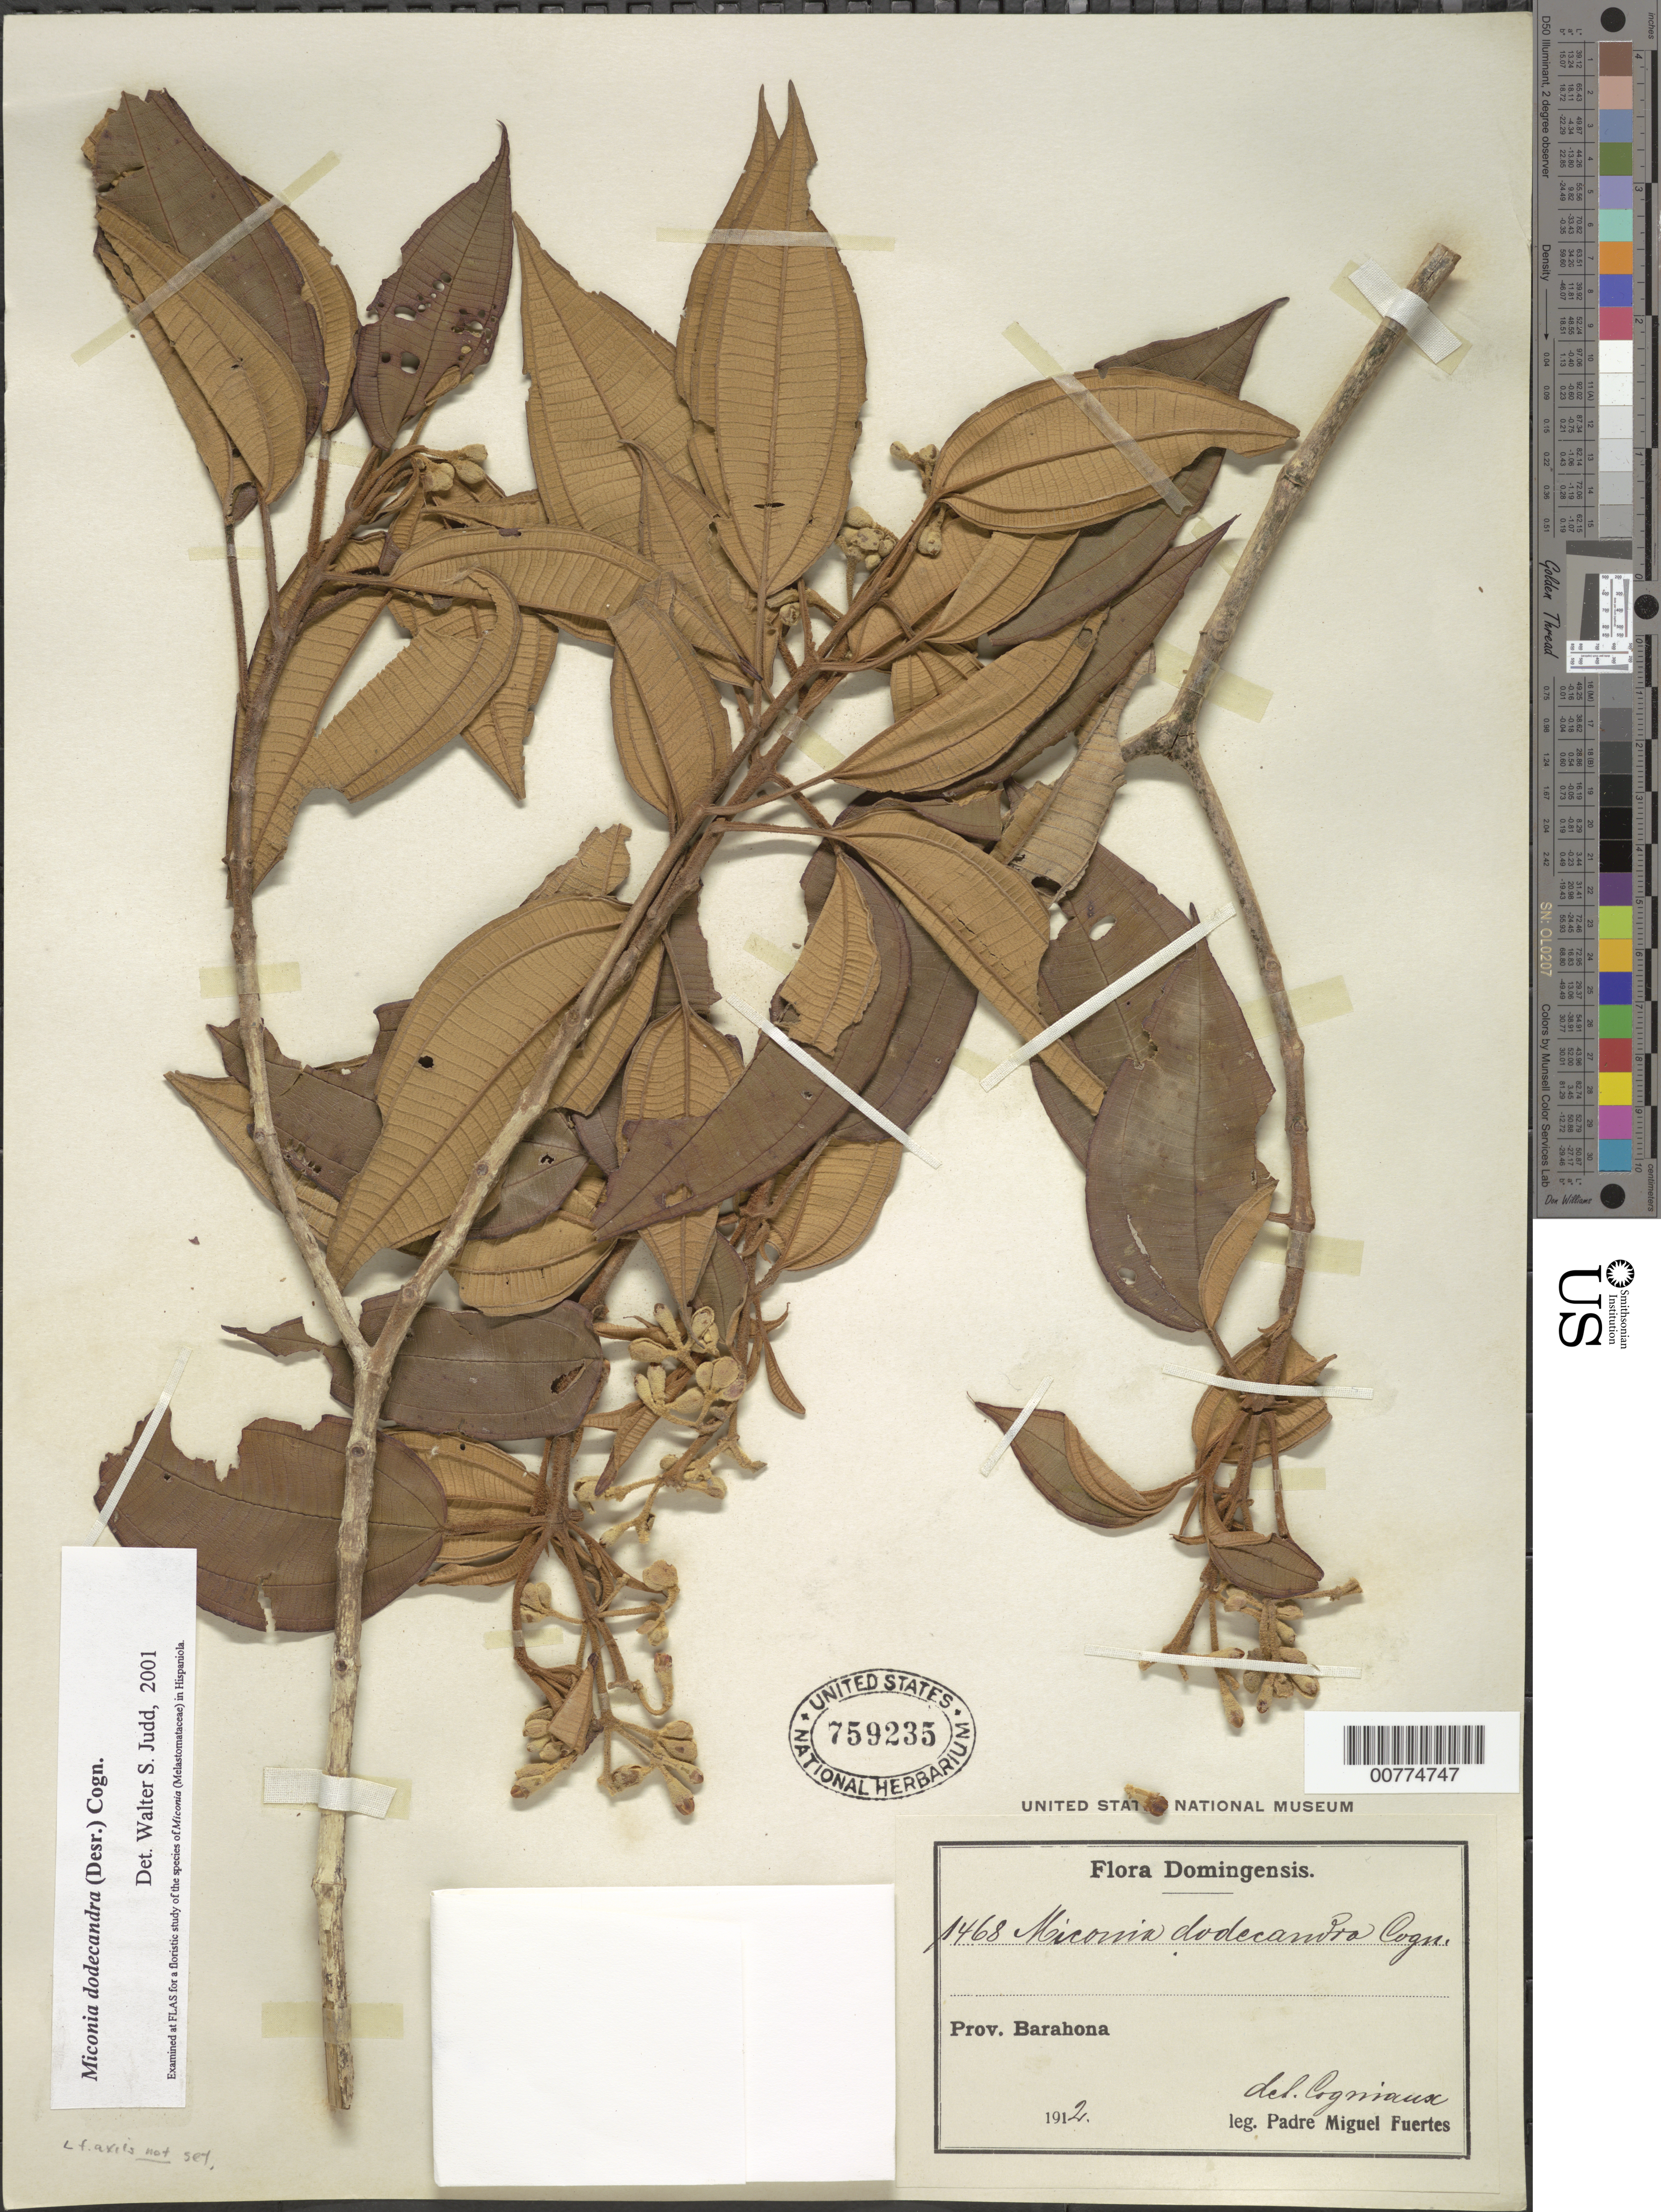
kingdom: Plantae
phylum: Tracheophyta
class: Magnoliopsida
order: Myrtales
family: Melastomataceae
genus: Miconia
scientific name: Miconia dodecandra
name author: Cogn.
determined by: Judd, Walter S.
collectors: M. D. Fuertes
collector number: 1468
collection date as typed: Mar 1922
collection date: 1922-03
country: Dominican Republic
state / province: Barahona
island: Hispaniola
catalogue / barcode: US 759235